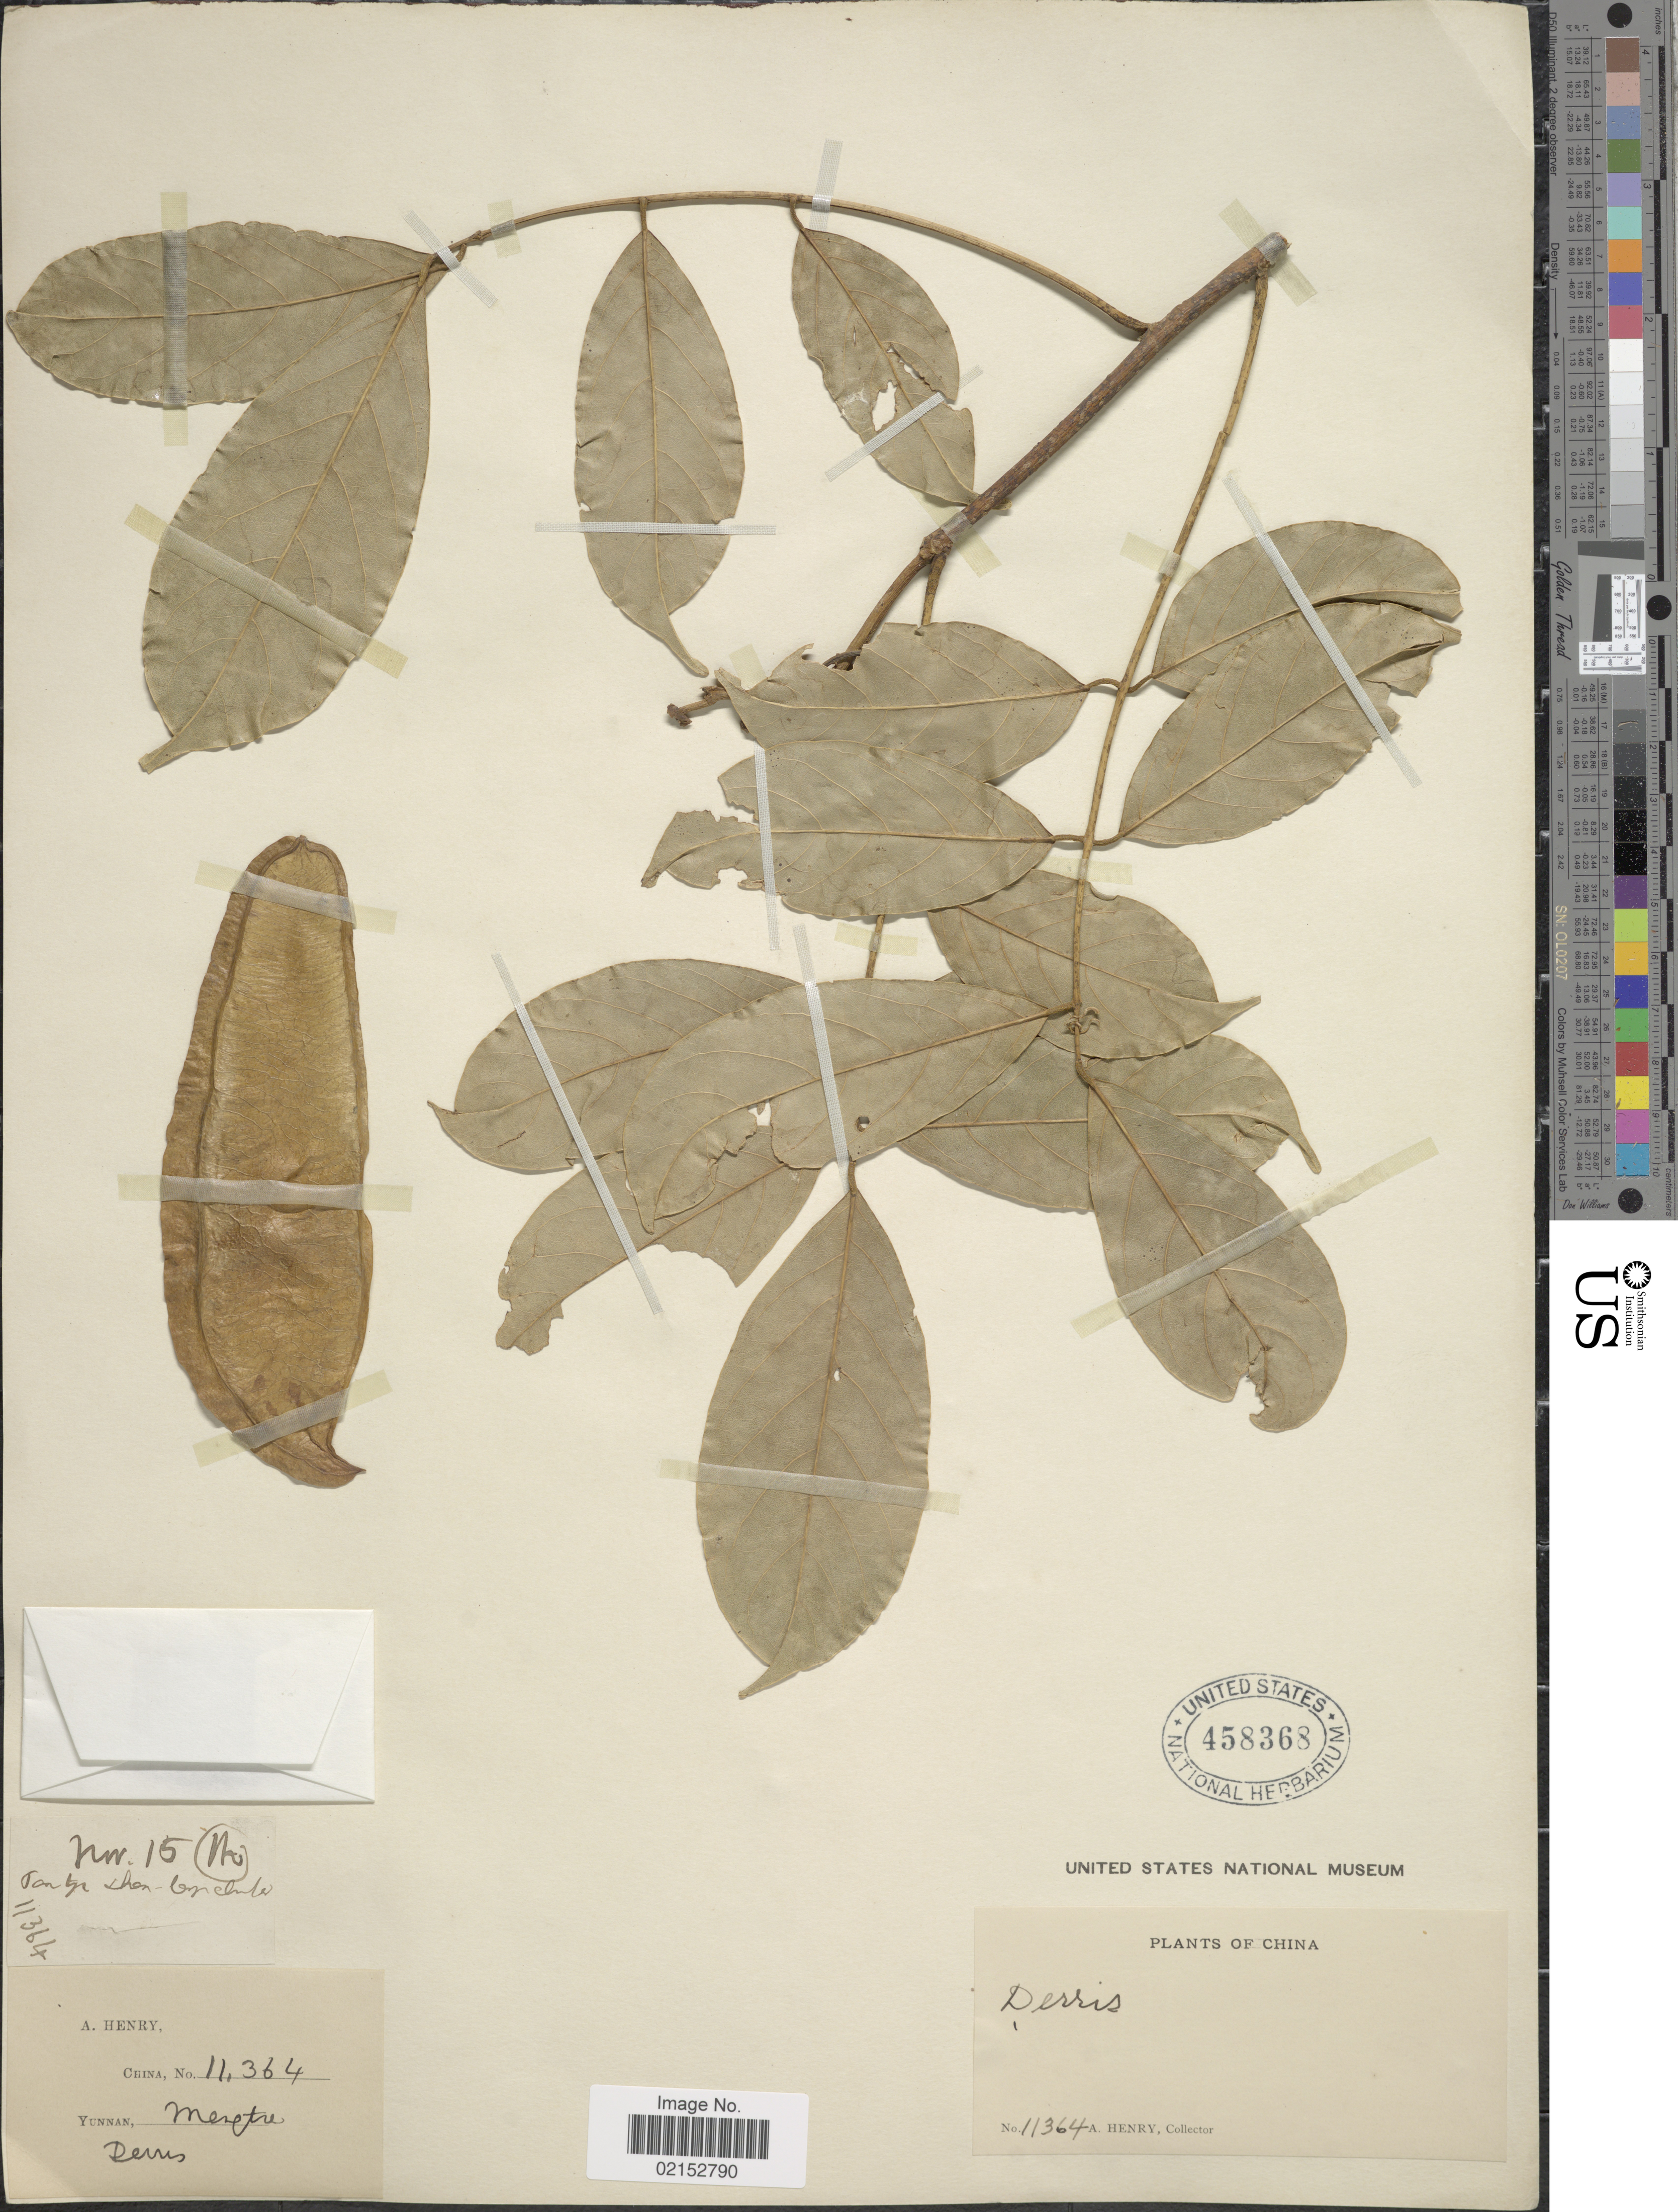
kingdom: Plantae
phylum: Tracheophyta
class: Magnoliopsida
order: Fabales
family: Fabaceae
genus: Derris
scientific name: Derris sp.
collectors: A. Henry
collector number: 11364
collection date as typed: Transcribed d/m/y: /11/15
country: China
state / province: Yunnan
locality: Mengtze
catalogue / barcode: US 458368